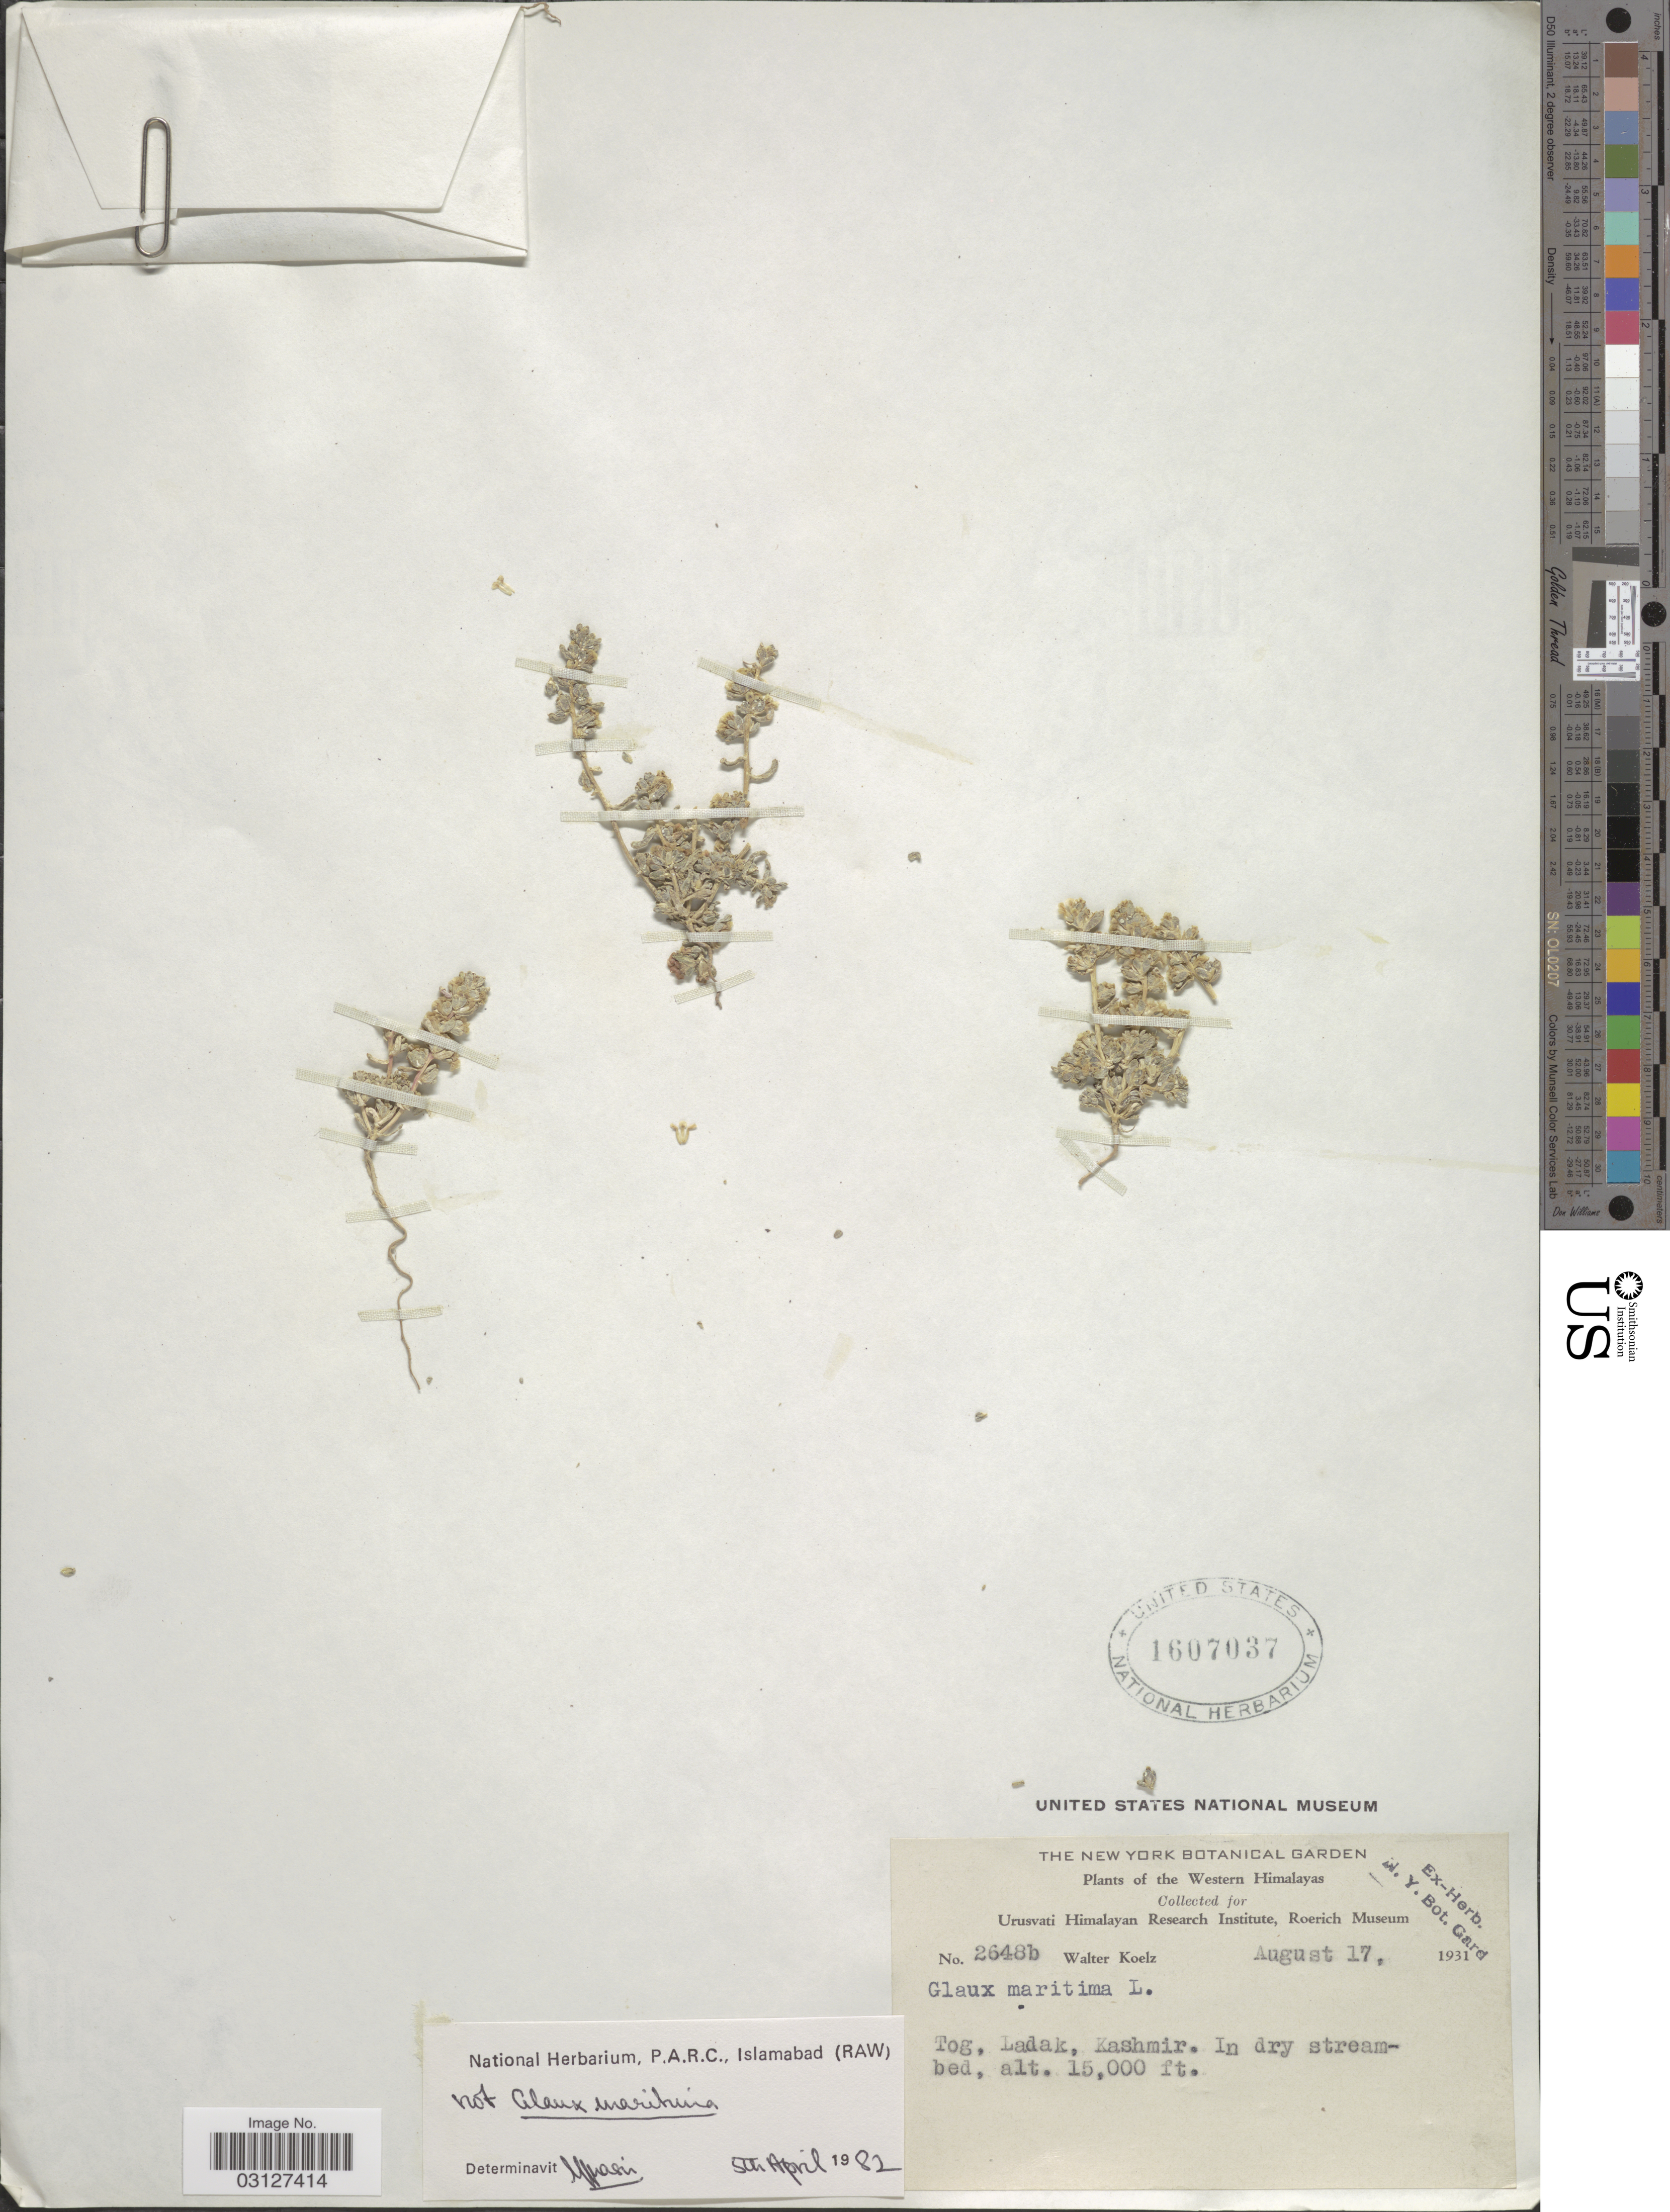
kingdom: Plantae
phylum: Tracheophyta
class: Magnoliopsida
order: Ericales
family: Primulaceae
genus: Glaux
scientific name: Glaux sp.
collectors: W. N. Koelz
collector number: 2648b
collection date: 1931-08-17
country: India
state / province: Ladakh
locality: Western Himalayas. Tog, Ladak, Kashmir.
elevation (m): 4572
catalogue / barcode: US 1607037